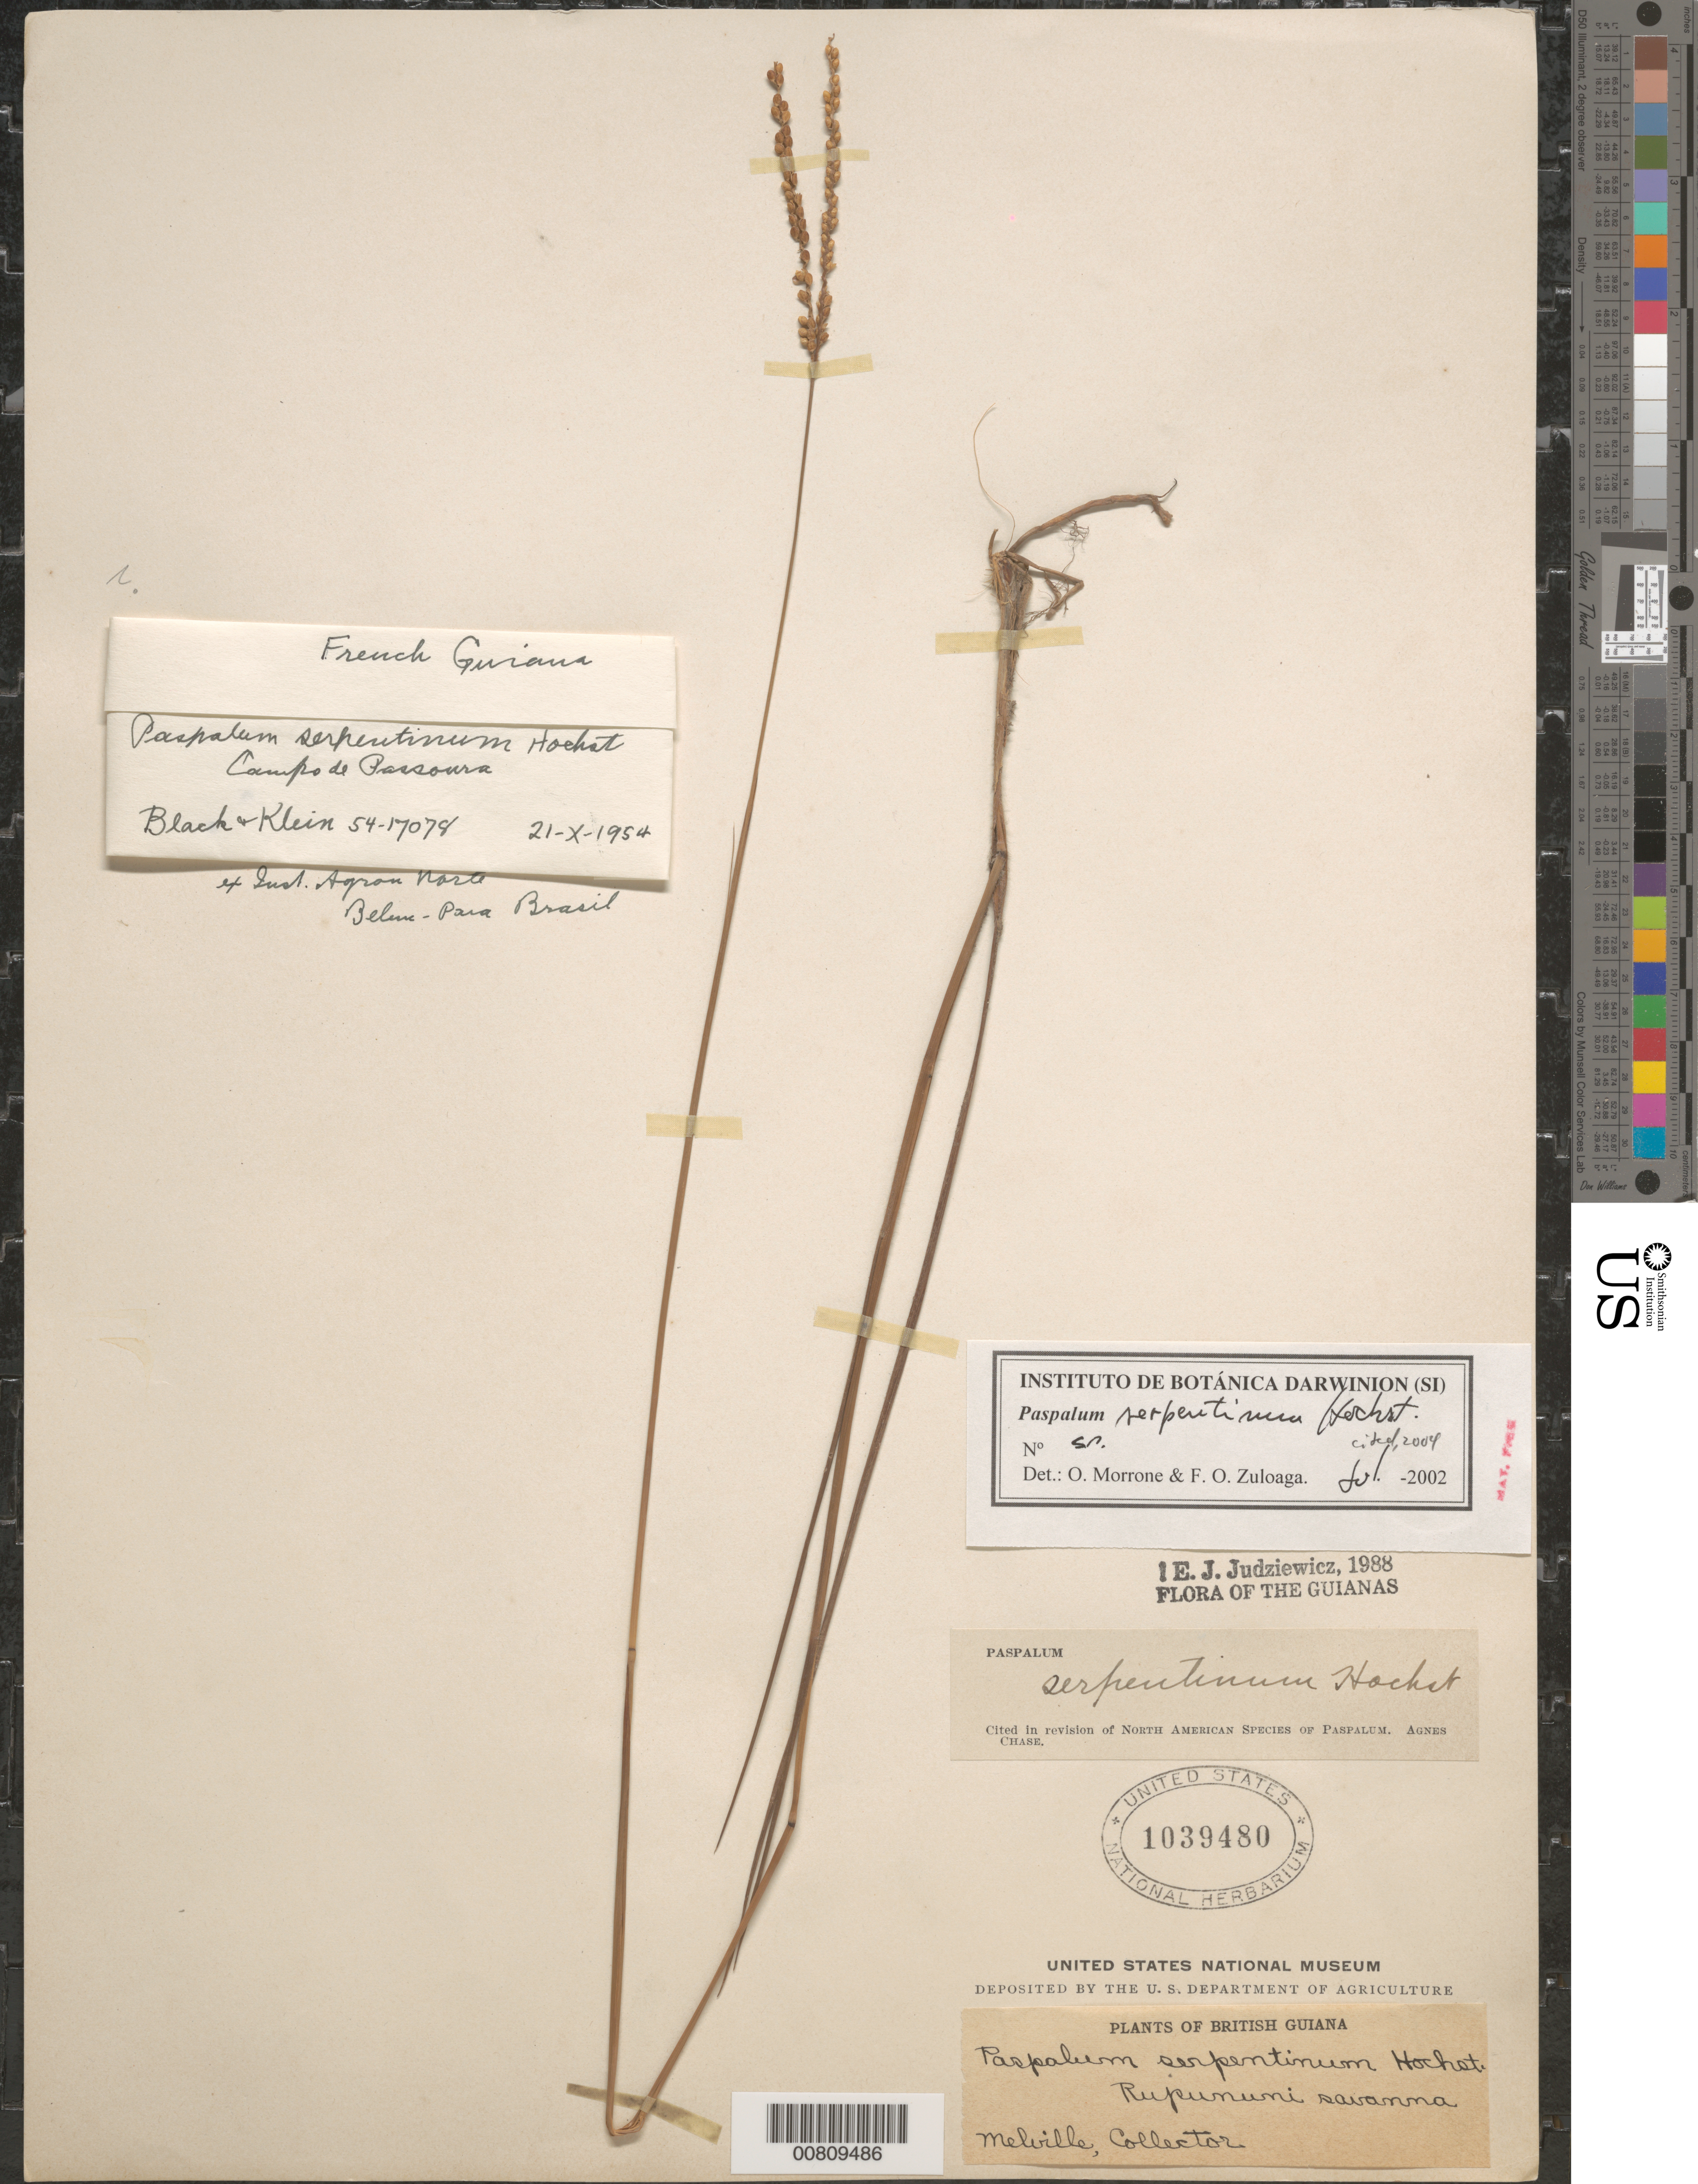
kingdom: Plantae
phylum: Tracheophyta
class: Liliopsida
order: Poales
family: Poaceae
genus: Paspalum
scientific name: Paspalum serpentinum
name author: Hochst. ex Steud.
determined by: Zuloaga, F. O.; Morrone, O. N.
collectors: H. Melville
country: Guyana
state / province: U. Takutu-U. Essequibo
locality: Rupununi Savanna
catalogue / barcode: US 1039480